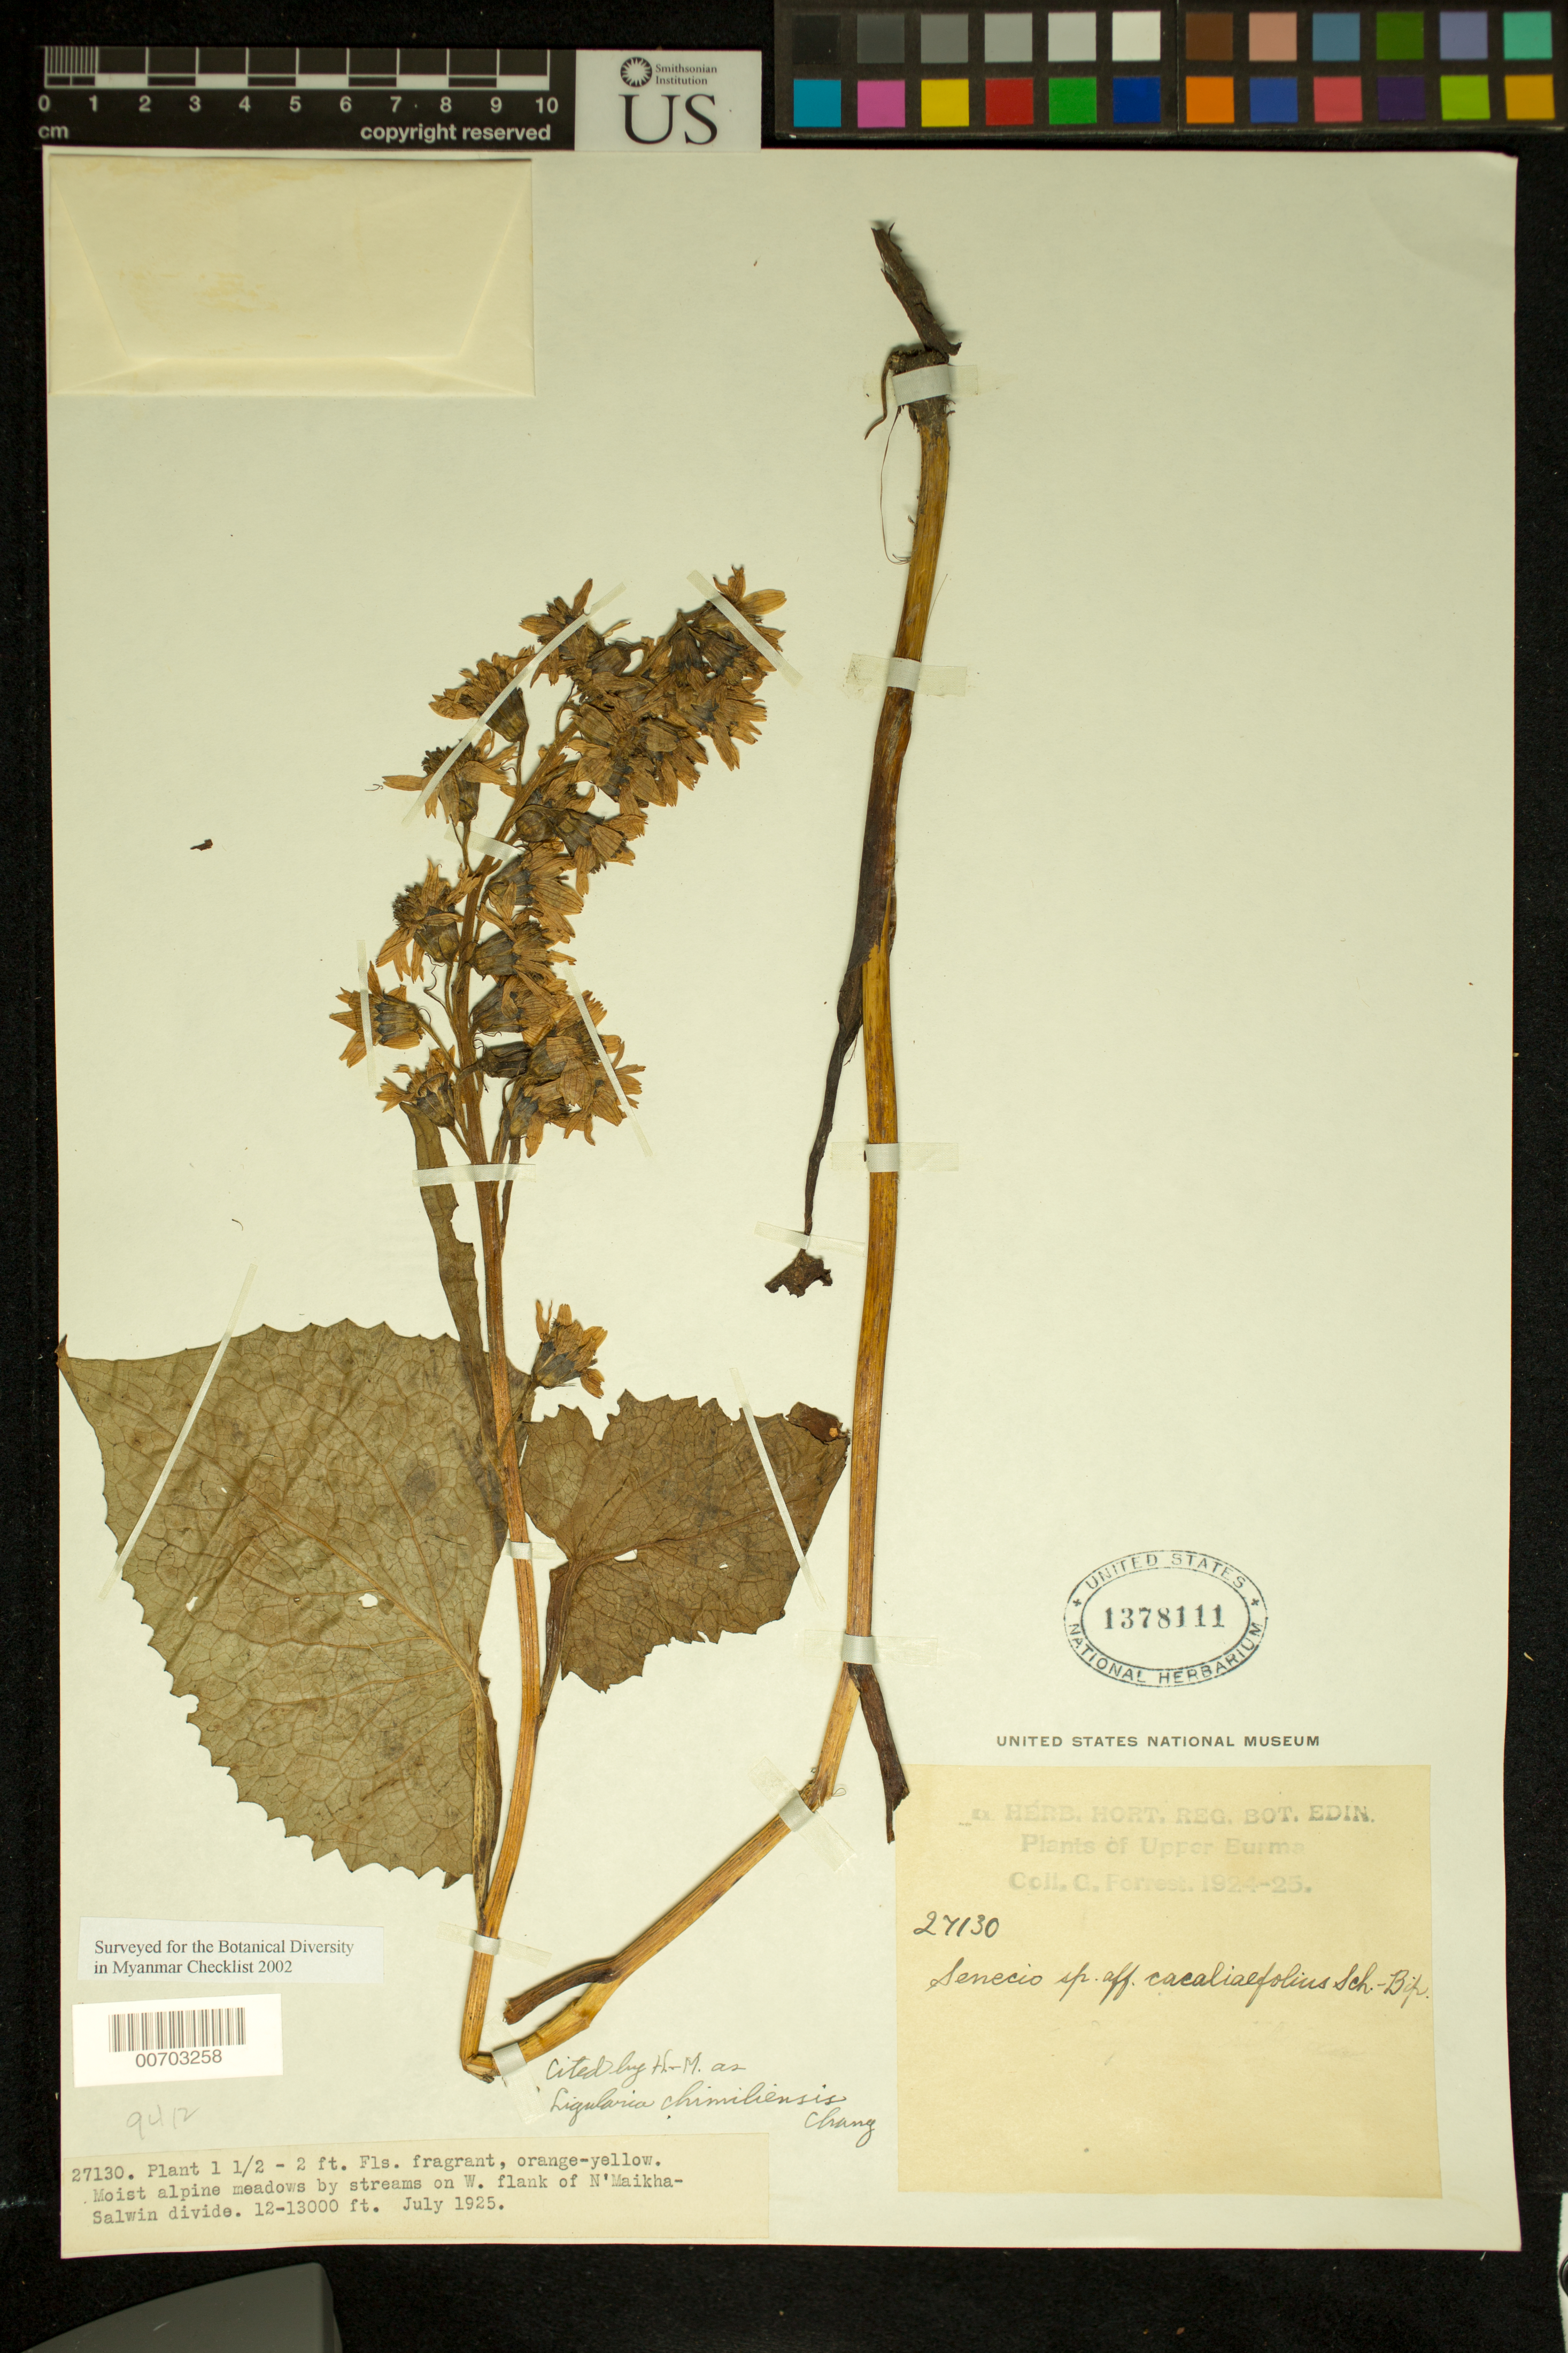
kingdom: Plantae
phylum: Tracheophyta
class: Magnoliopsida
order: Asterales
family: Asteraceae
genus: Ligularia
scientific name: Ligularia chimiliensis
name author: M.C. Chang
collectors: G. Forrest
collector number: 27130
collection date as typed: Jul 1925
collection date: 1925-07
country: Myanmar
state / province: Kachin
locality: N'Maikha-Salwin Divide, W flank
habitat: Moist alpine meadows by streams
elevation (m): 3658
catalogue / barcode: US 1378111